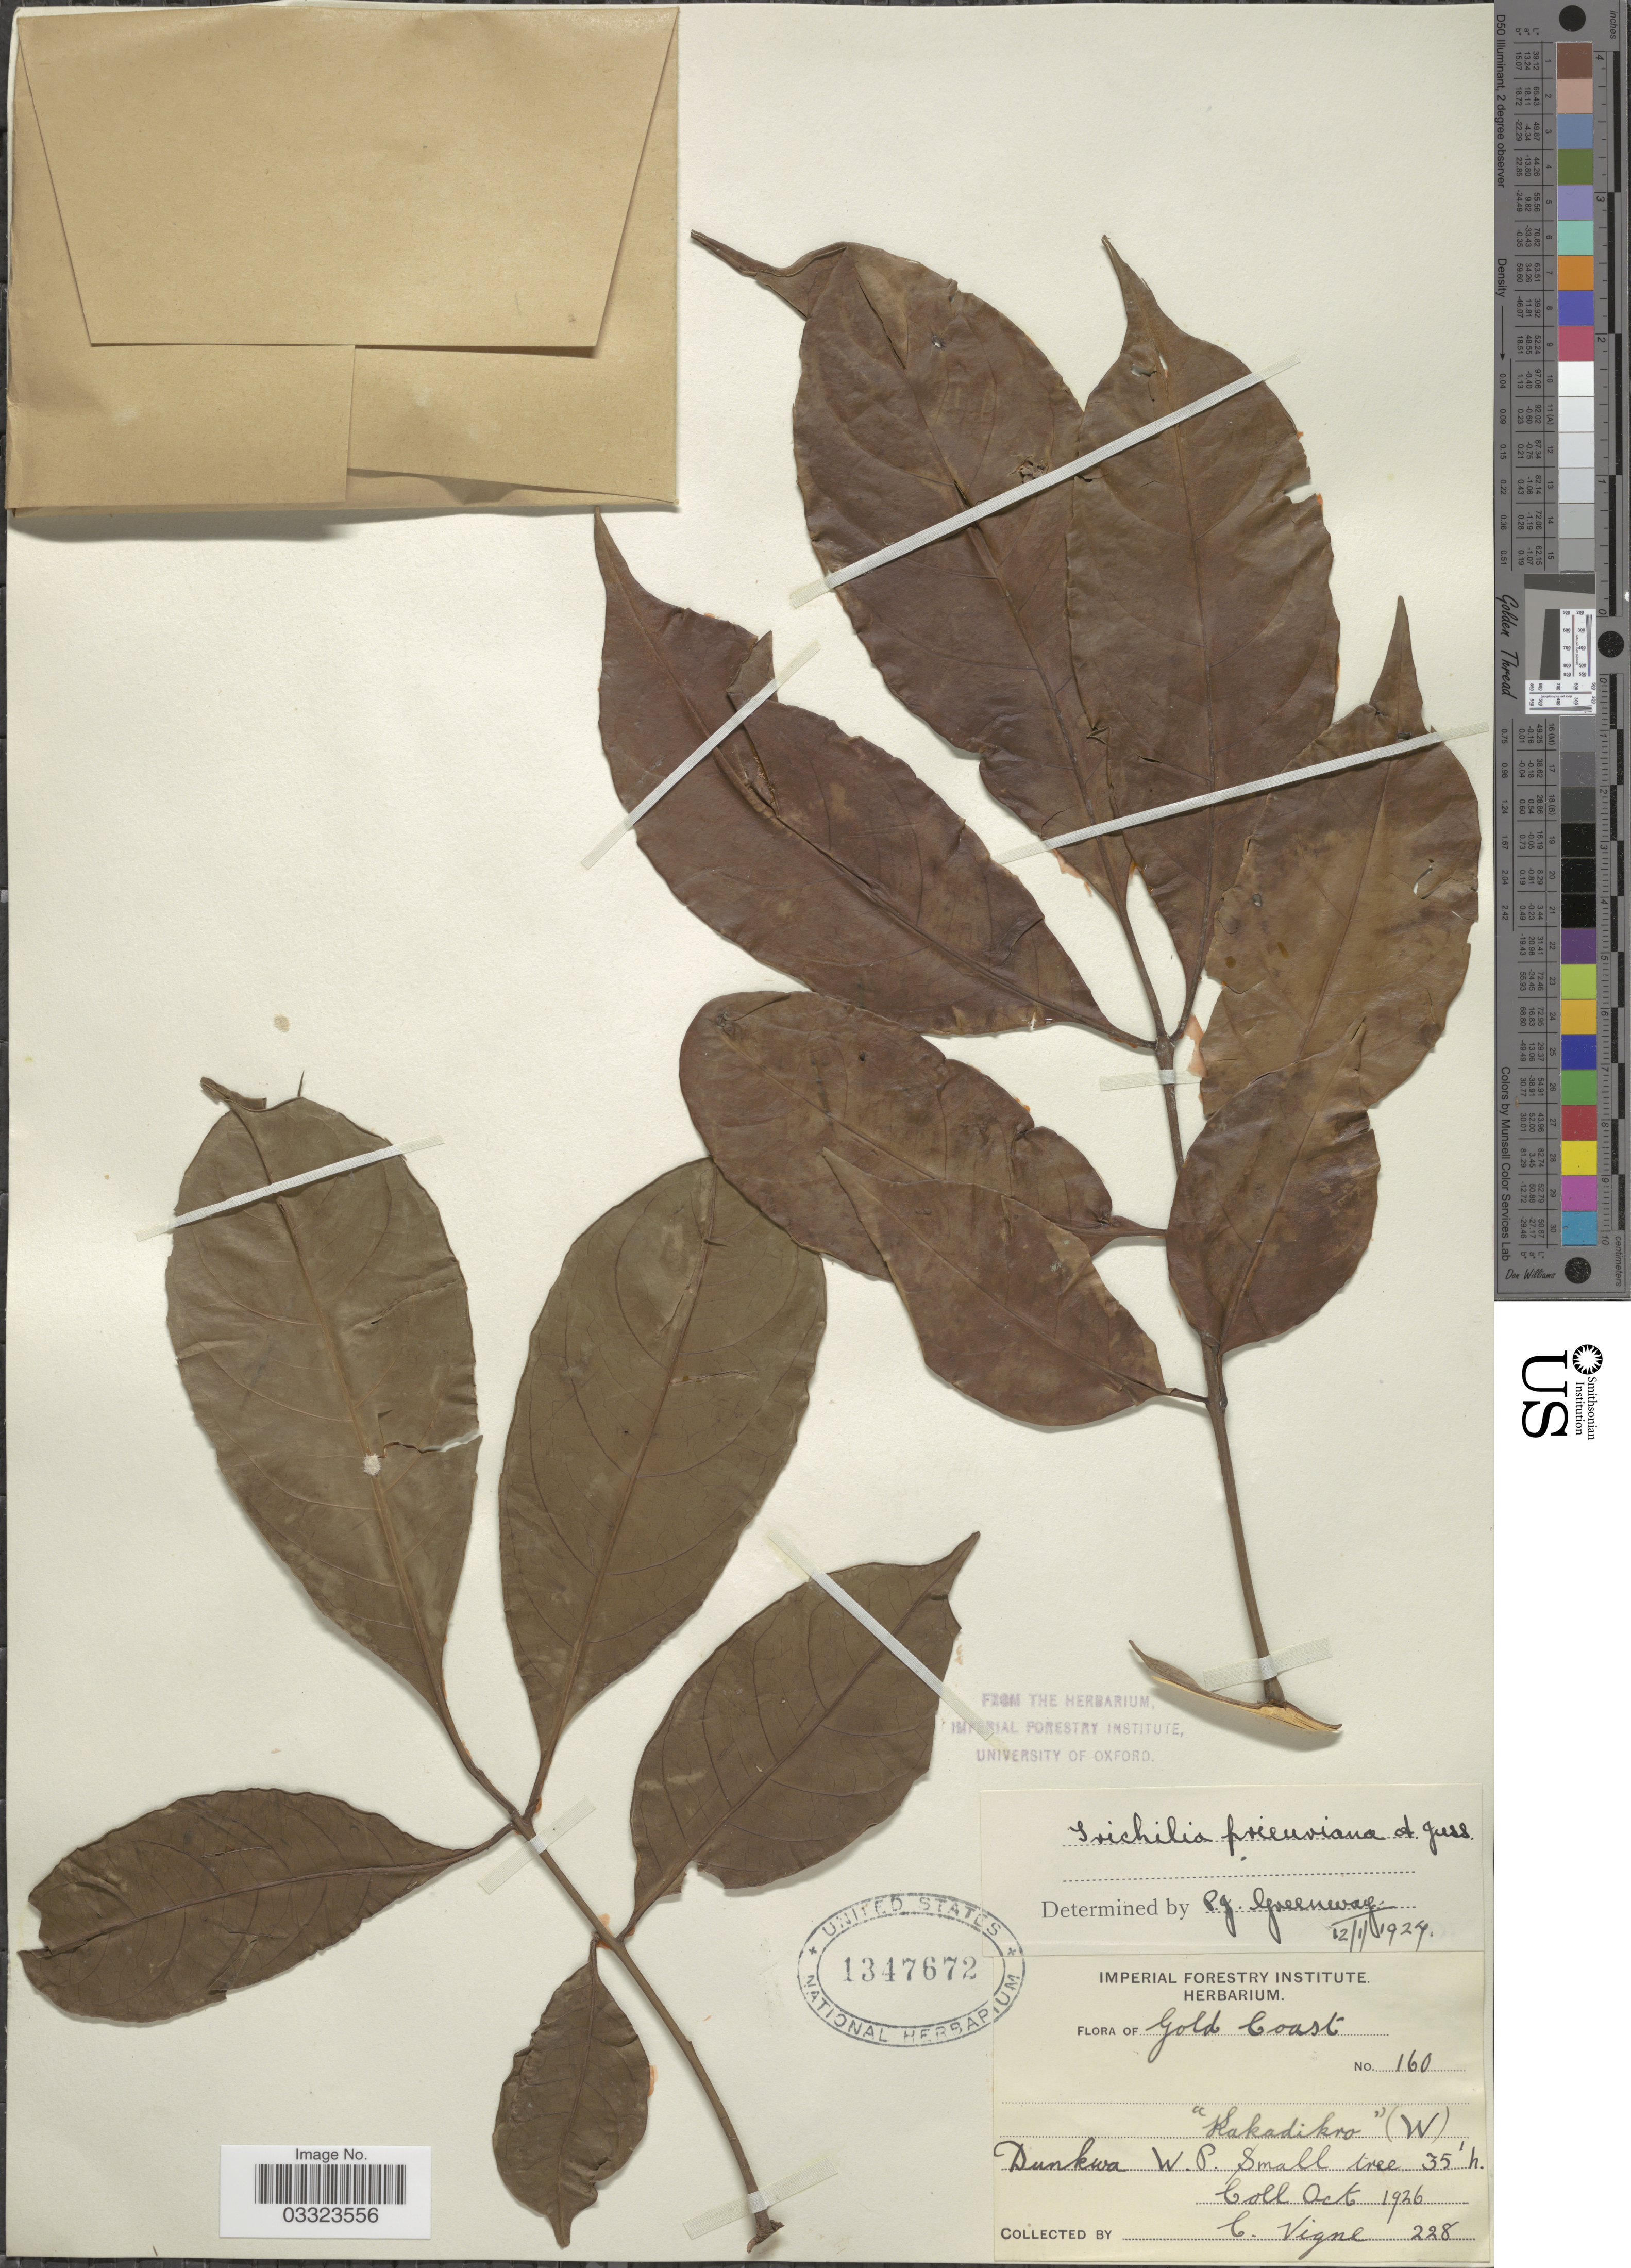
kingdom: Plantae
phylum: Tracheophyta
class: Magnoliopsida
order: Sapindales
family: Meliaceae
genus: Trichilia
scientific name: Trichilia prieureana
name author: A. Juss.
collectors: C. Vigne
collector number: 228/160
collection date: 1926-10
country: Ghana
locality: Gold Coast. Dunkwa W. P.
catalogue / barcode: US 1347672